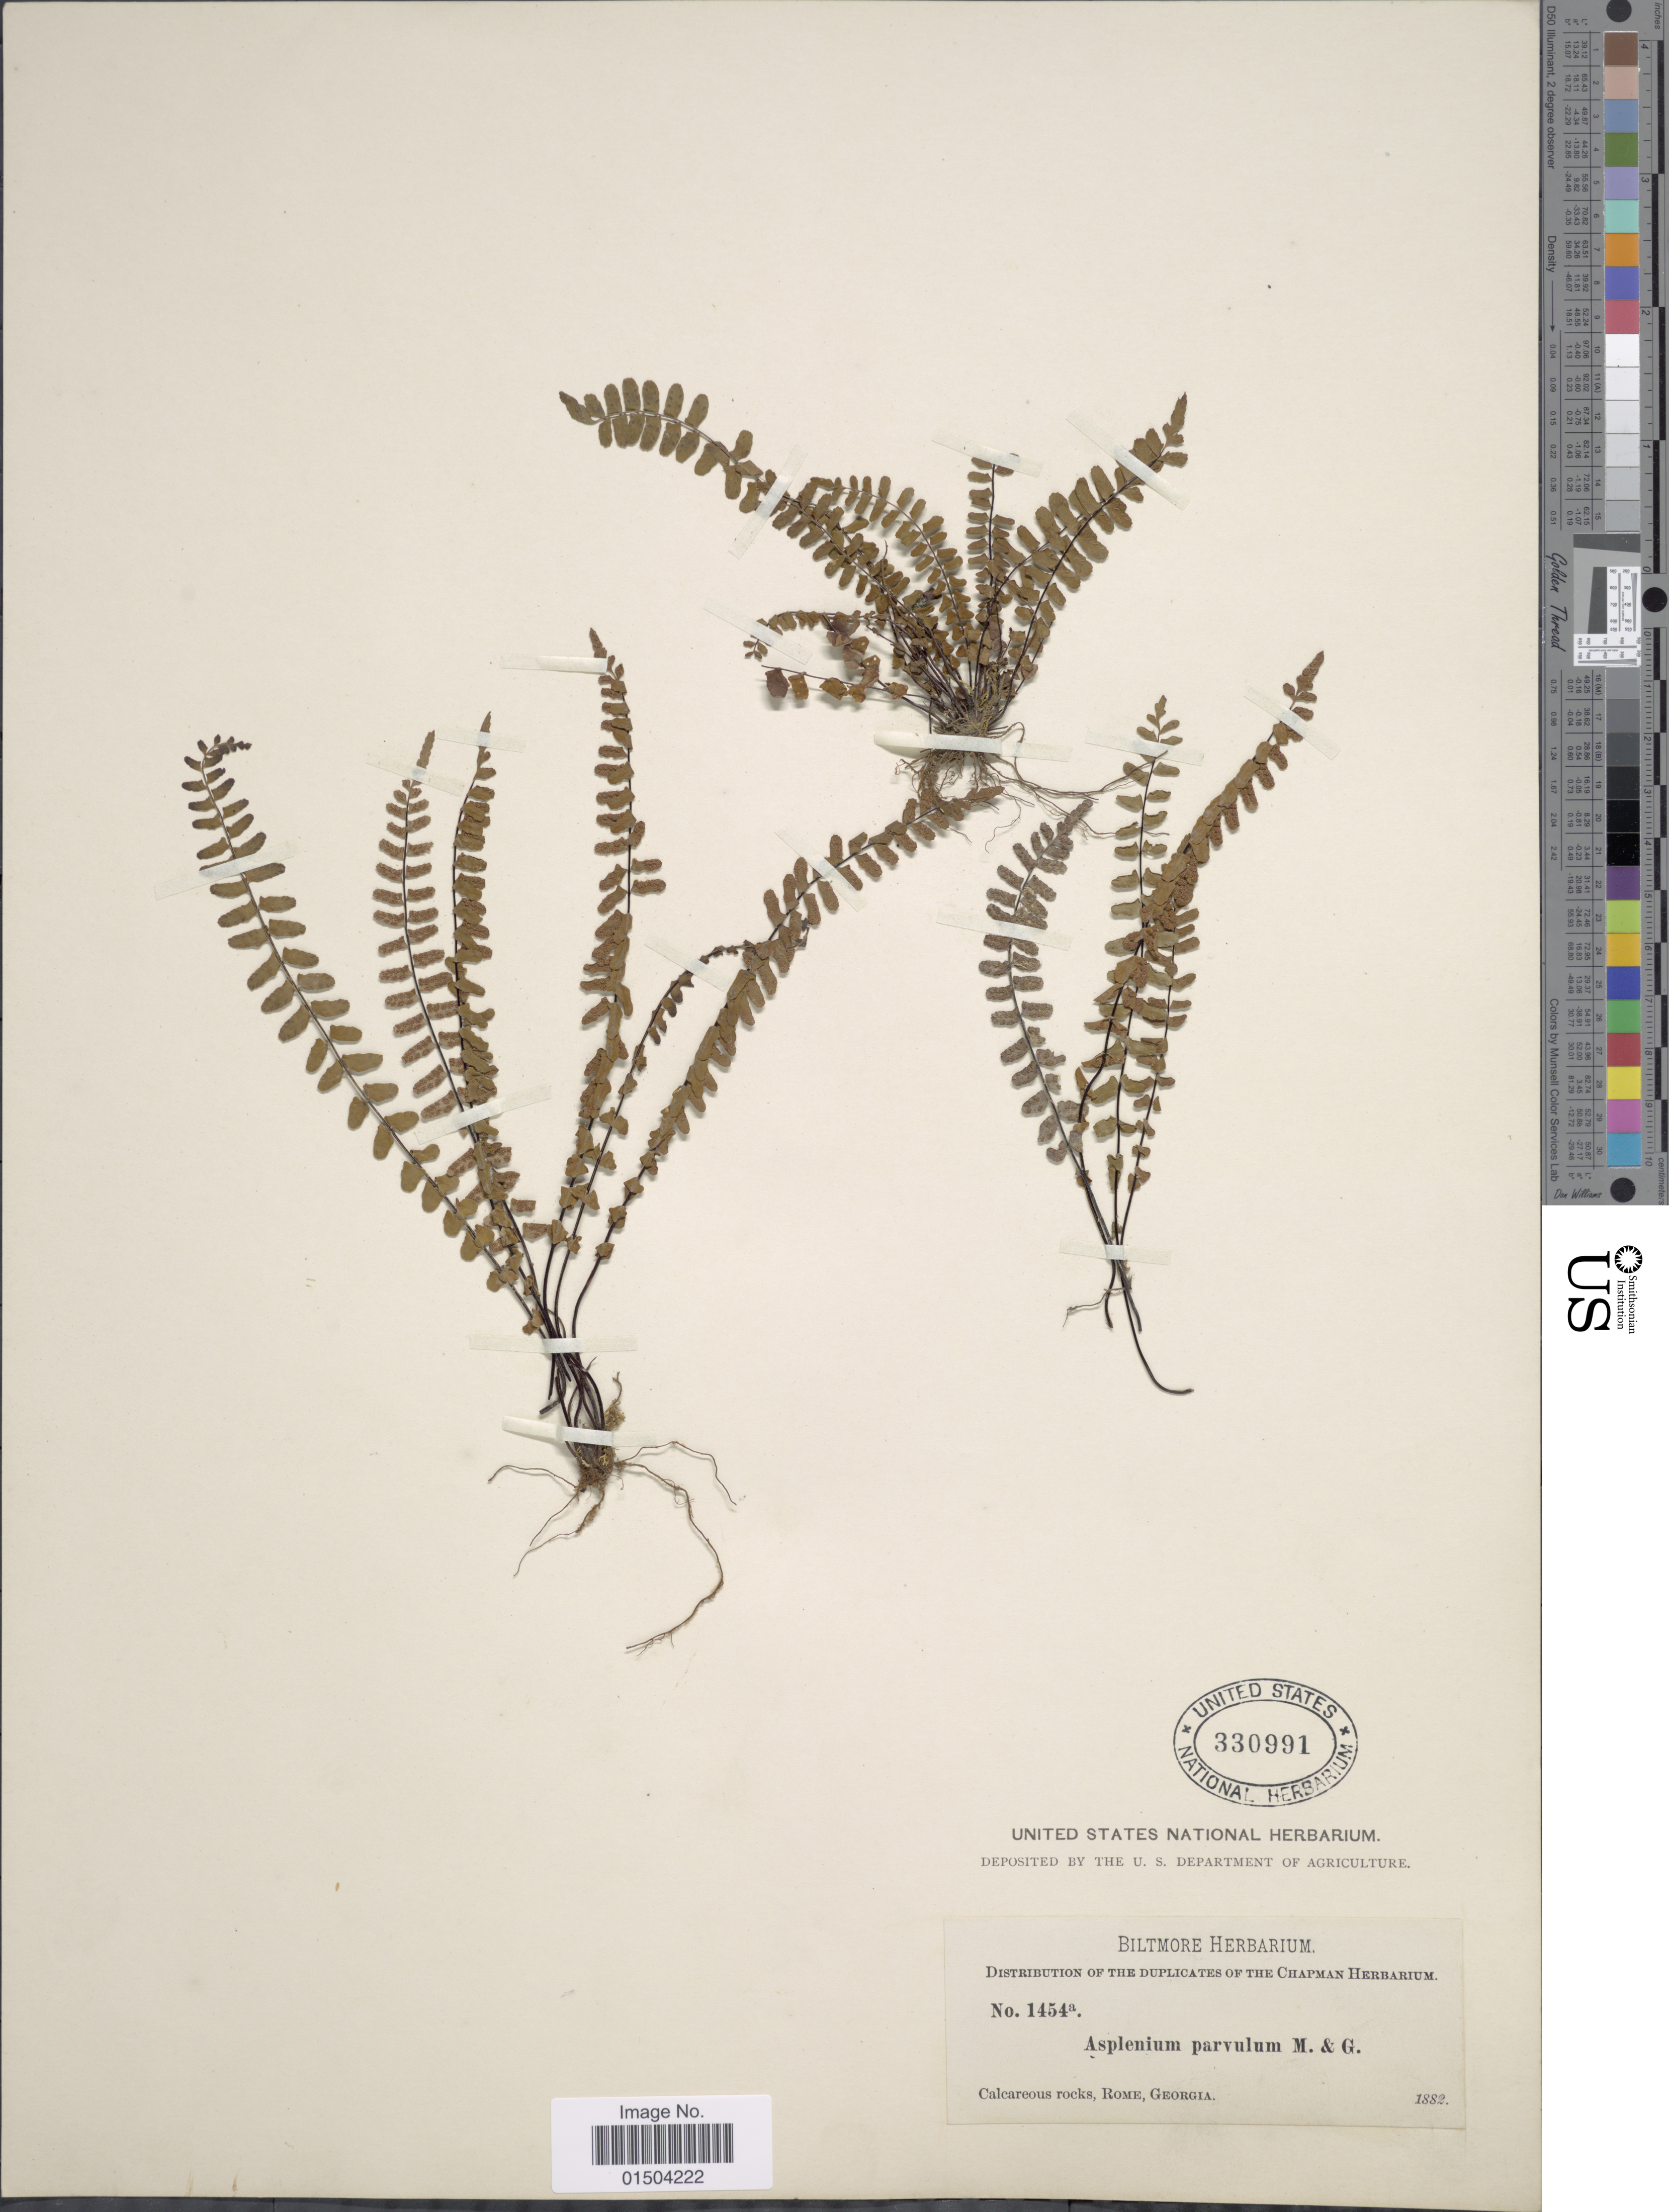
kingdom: Plantae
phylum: Tracheophyta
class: Polypodiopsida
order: Polypodiales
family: Aspleniaceae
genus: Asplenium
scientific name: Asplenium resiliens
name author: Kunze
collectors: ex herb. Biltmore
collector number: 1454a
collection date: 1882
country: United States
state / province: Georgia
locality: Calcareous ocks, Rome.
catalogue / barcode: US 330991